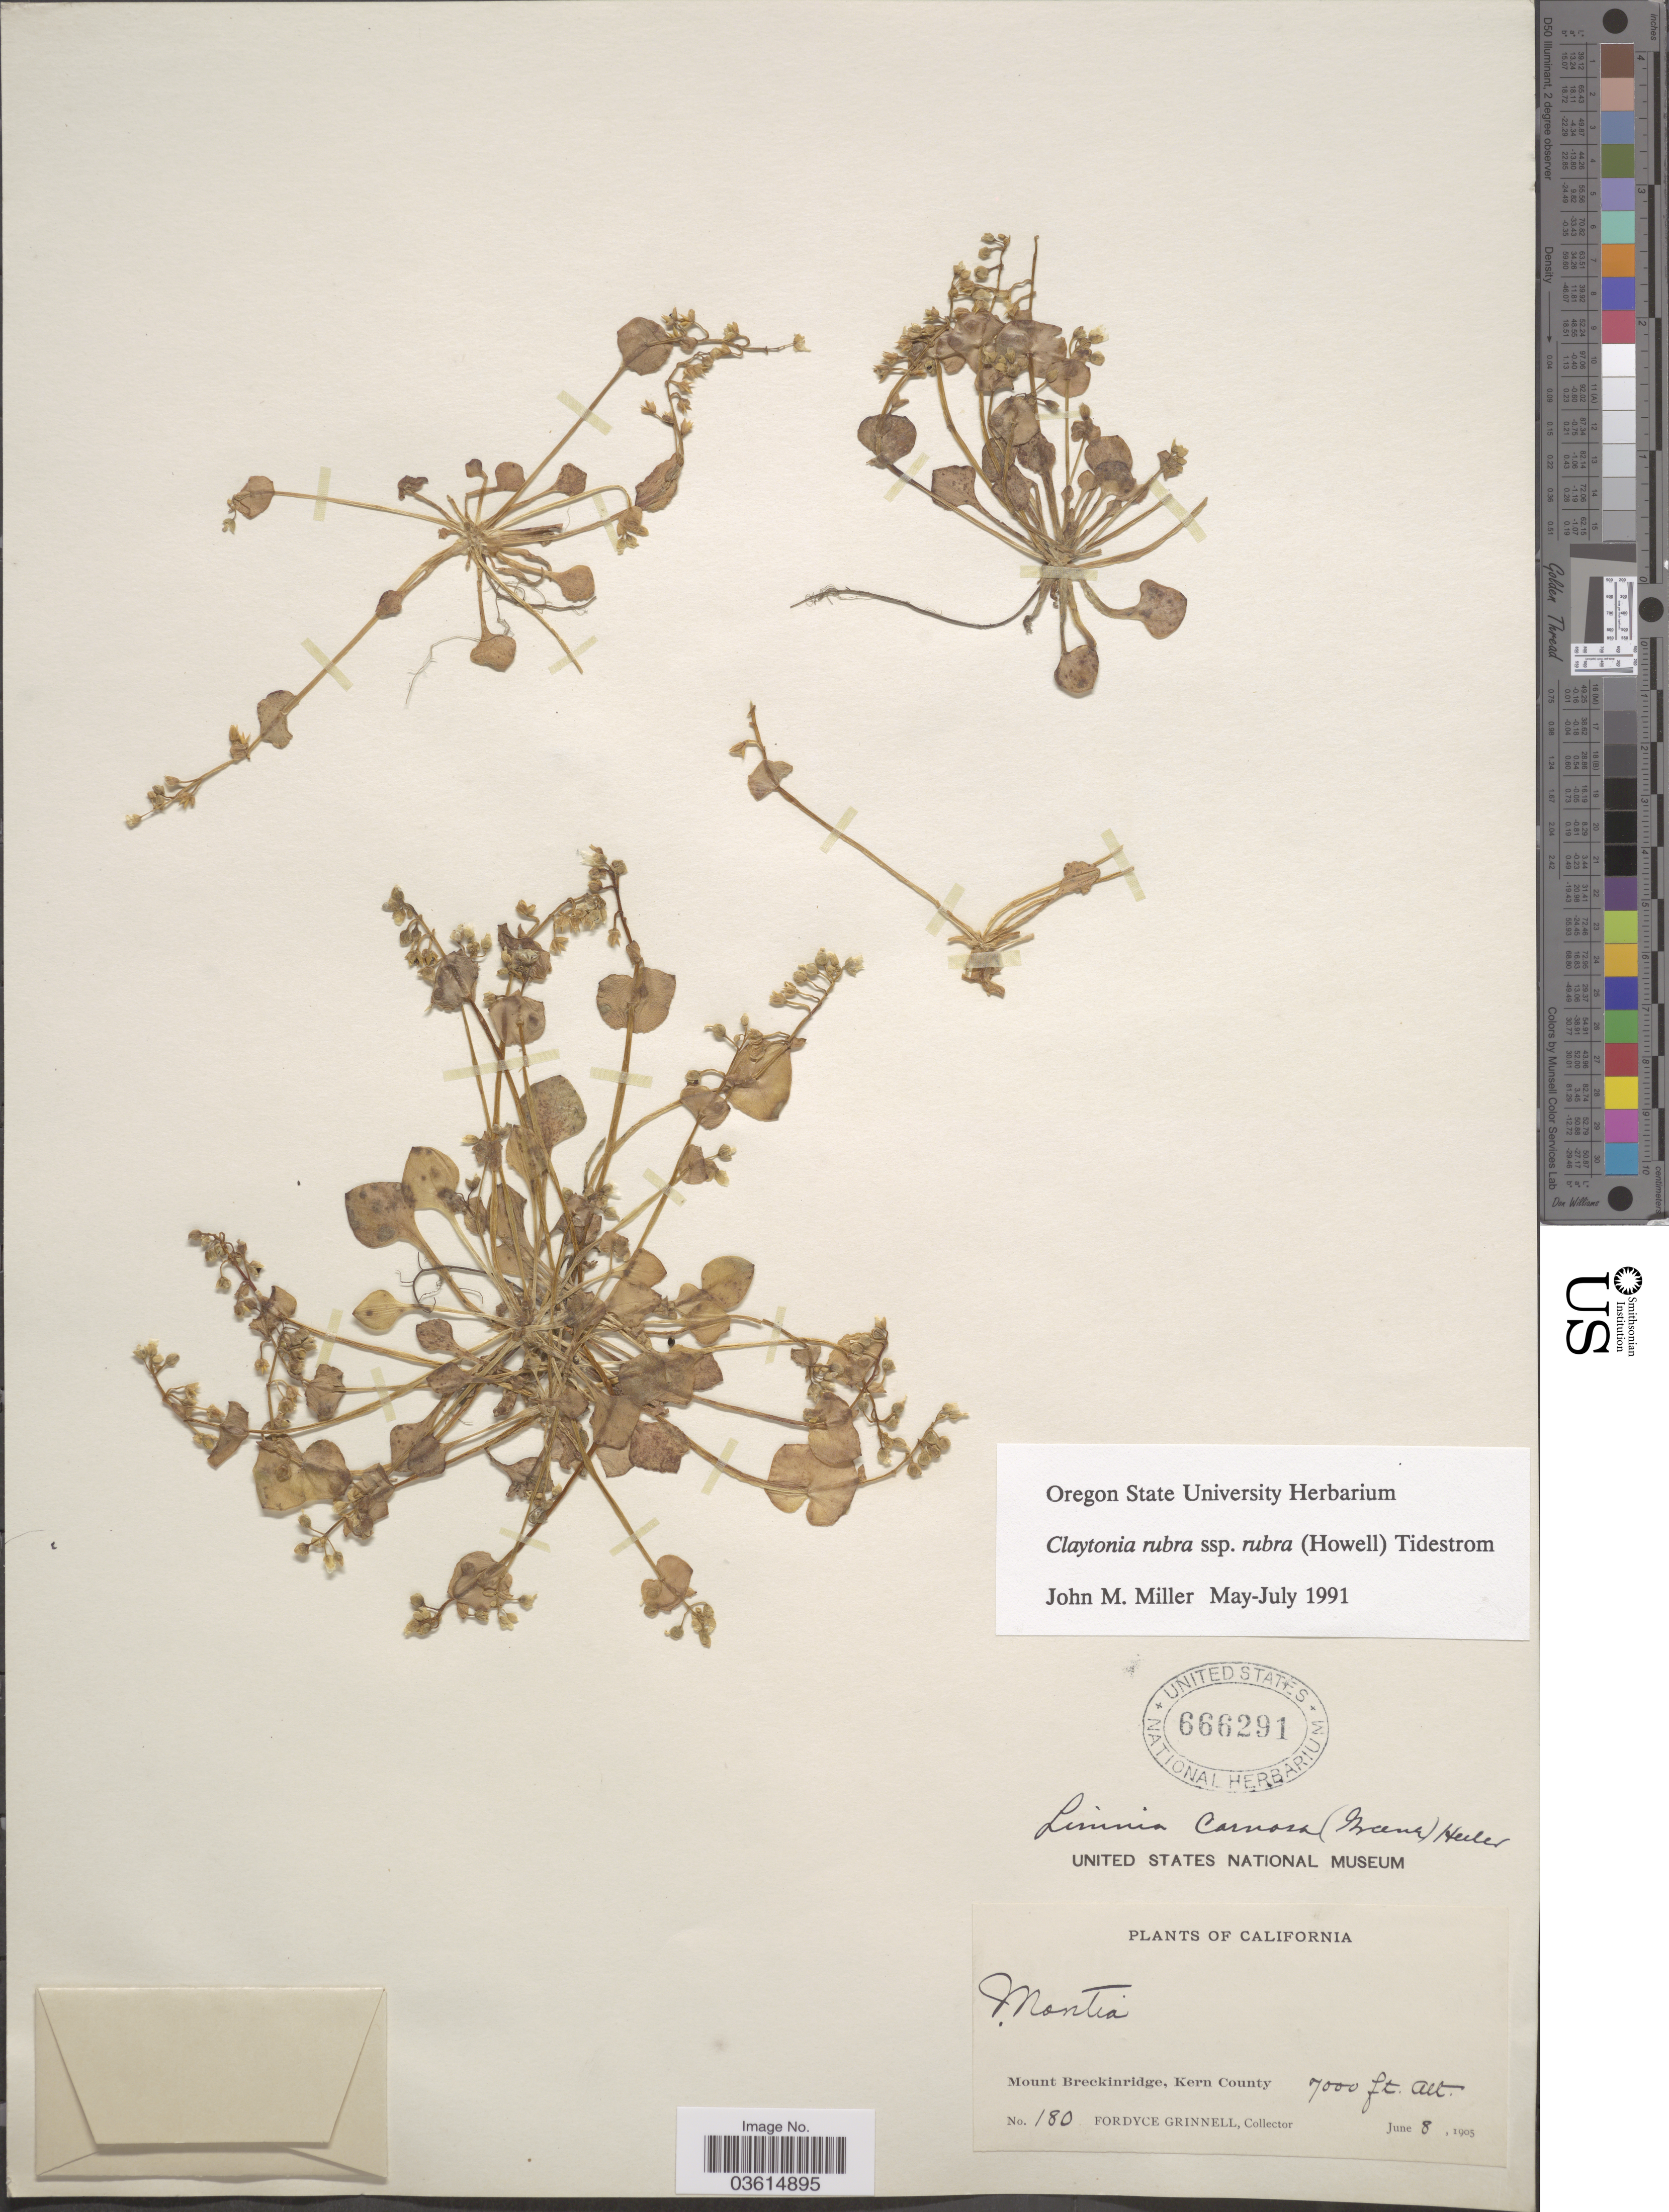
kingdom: Plantae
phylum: Tracheophyta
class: Magnoliopsida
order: Caryophyllales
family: Montiaceae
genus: Claytonia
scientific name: Claytonia rubra subsp. rubra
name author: (Howell) Tidestr.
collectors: F. Grinnell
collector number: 180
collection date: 1905-06-08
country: United States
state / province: California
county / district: Kern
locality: Mount Breckinridge, Kern County.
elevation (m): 2134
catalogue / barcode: US 666291